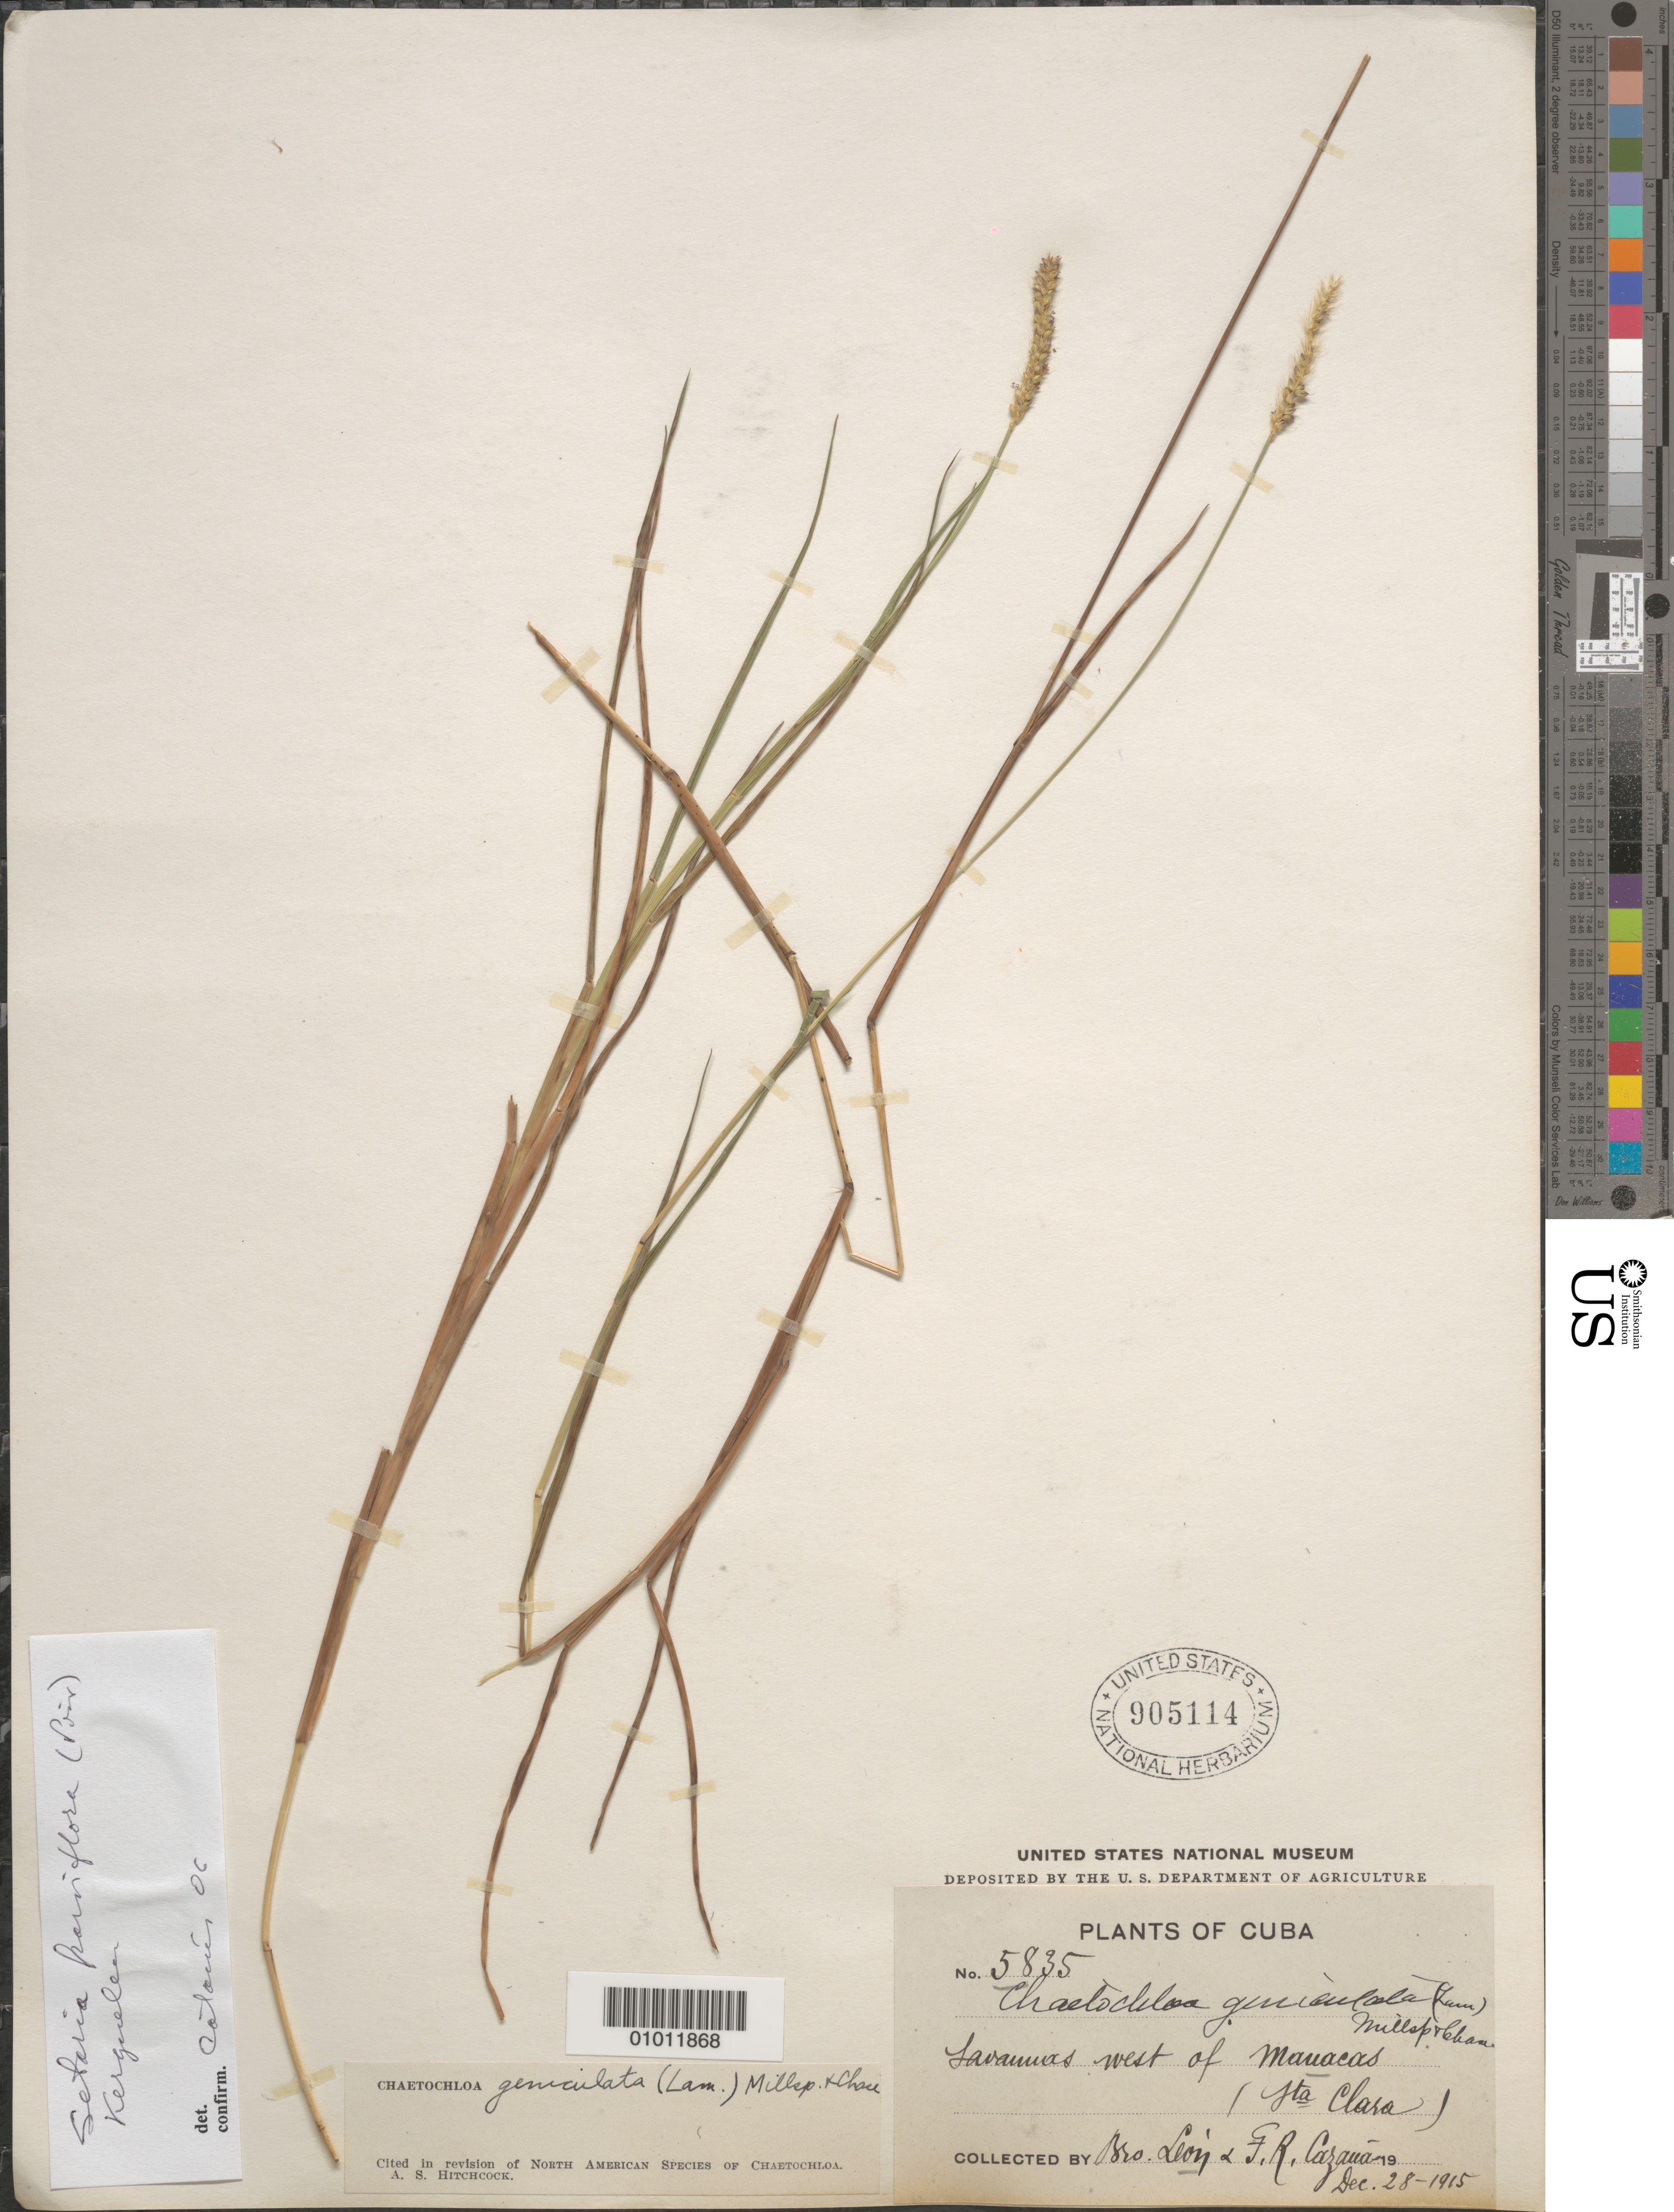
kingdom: Plantae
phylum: Tracheophyta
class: Liliopsida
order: Poales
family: Poaceae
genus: Setaria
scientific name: Setaria parviflora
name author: (Poir.) Kerguélen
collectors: Bro. León & F. Cazauas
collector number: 5835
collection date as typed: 28 Dec 1915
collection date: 1915-12-28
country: Cuba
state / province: Villa Clara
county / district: Santa Clara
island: Cuba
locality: W of Manacas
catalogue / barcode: US 905114